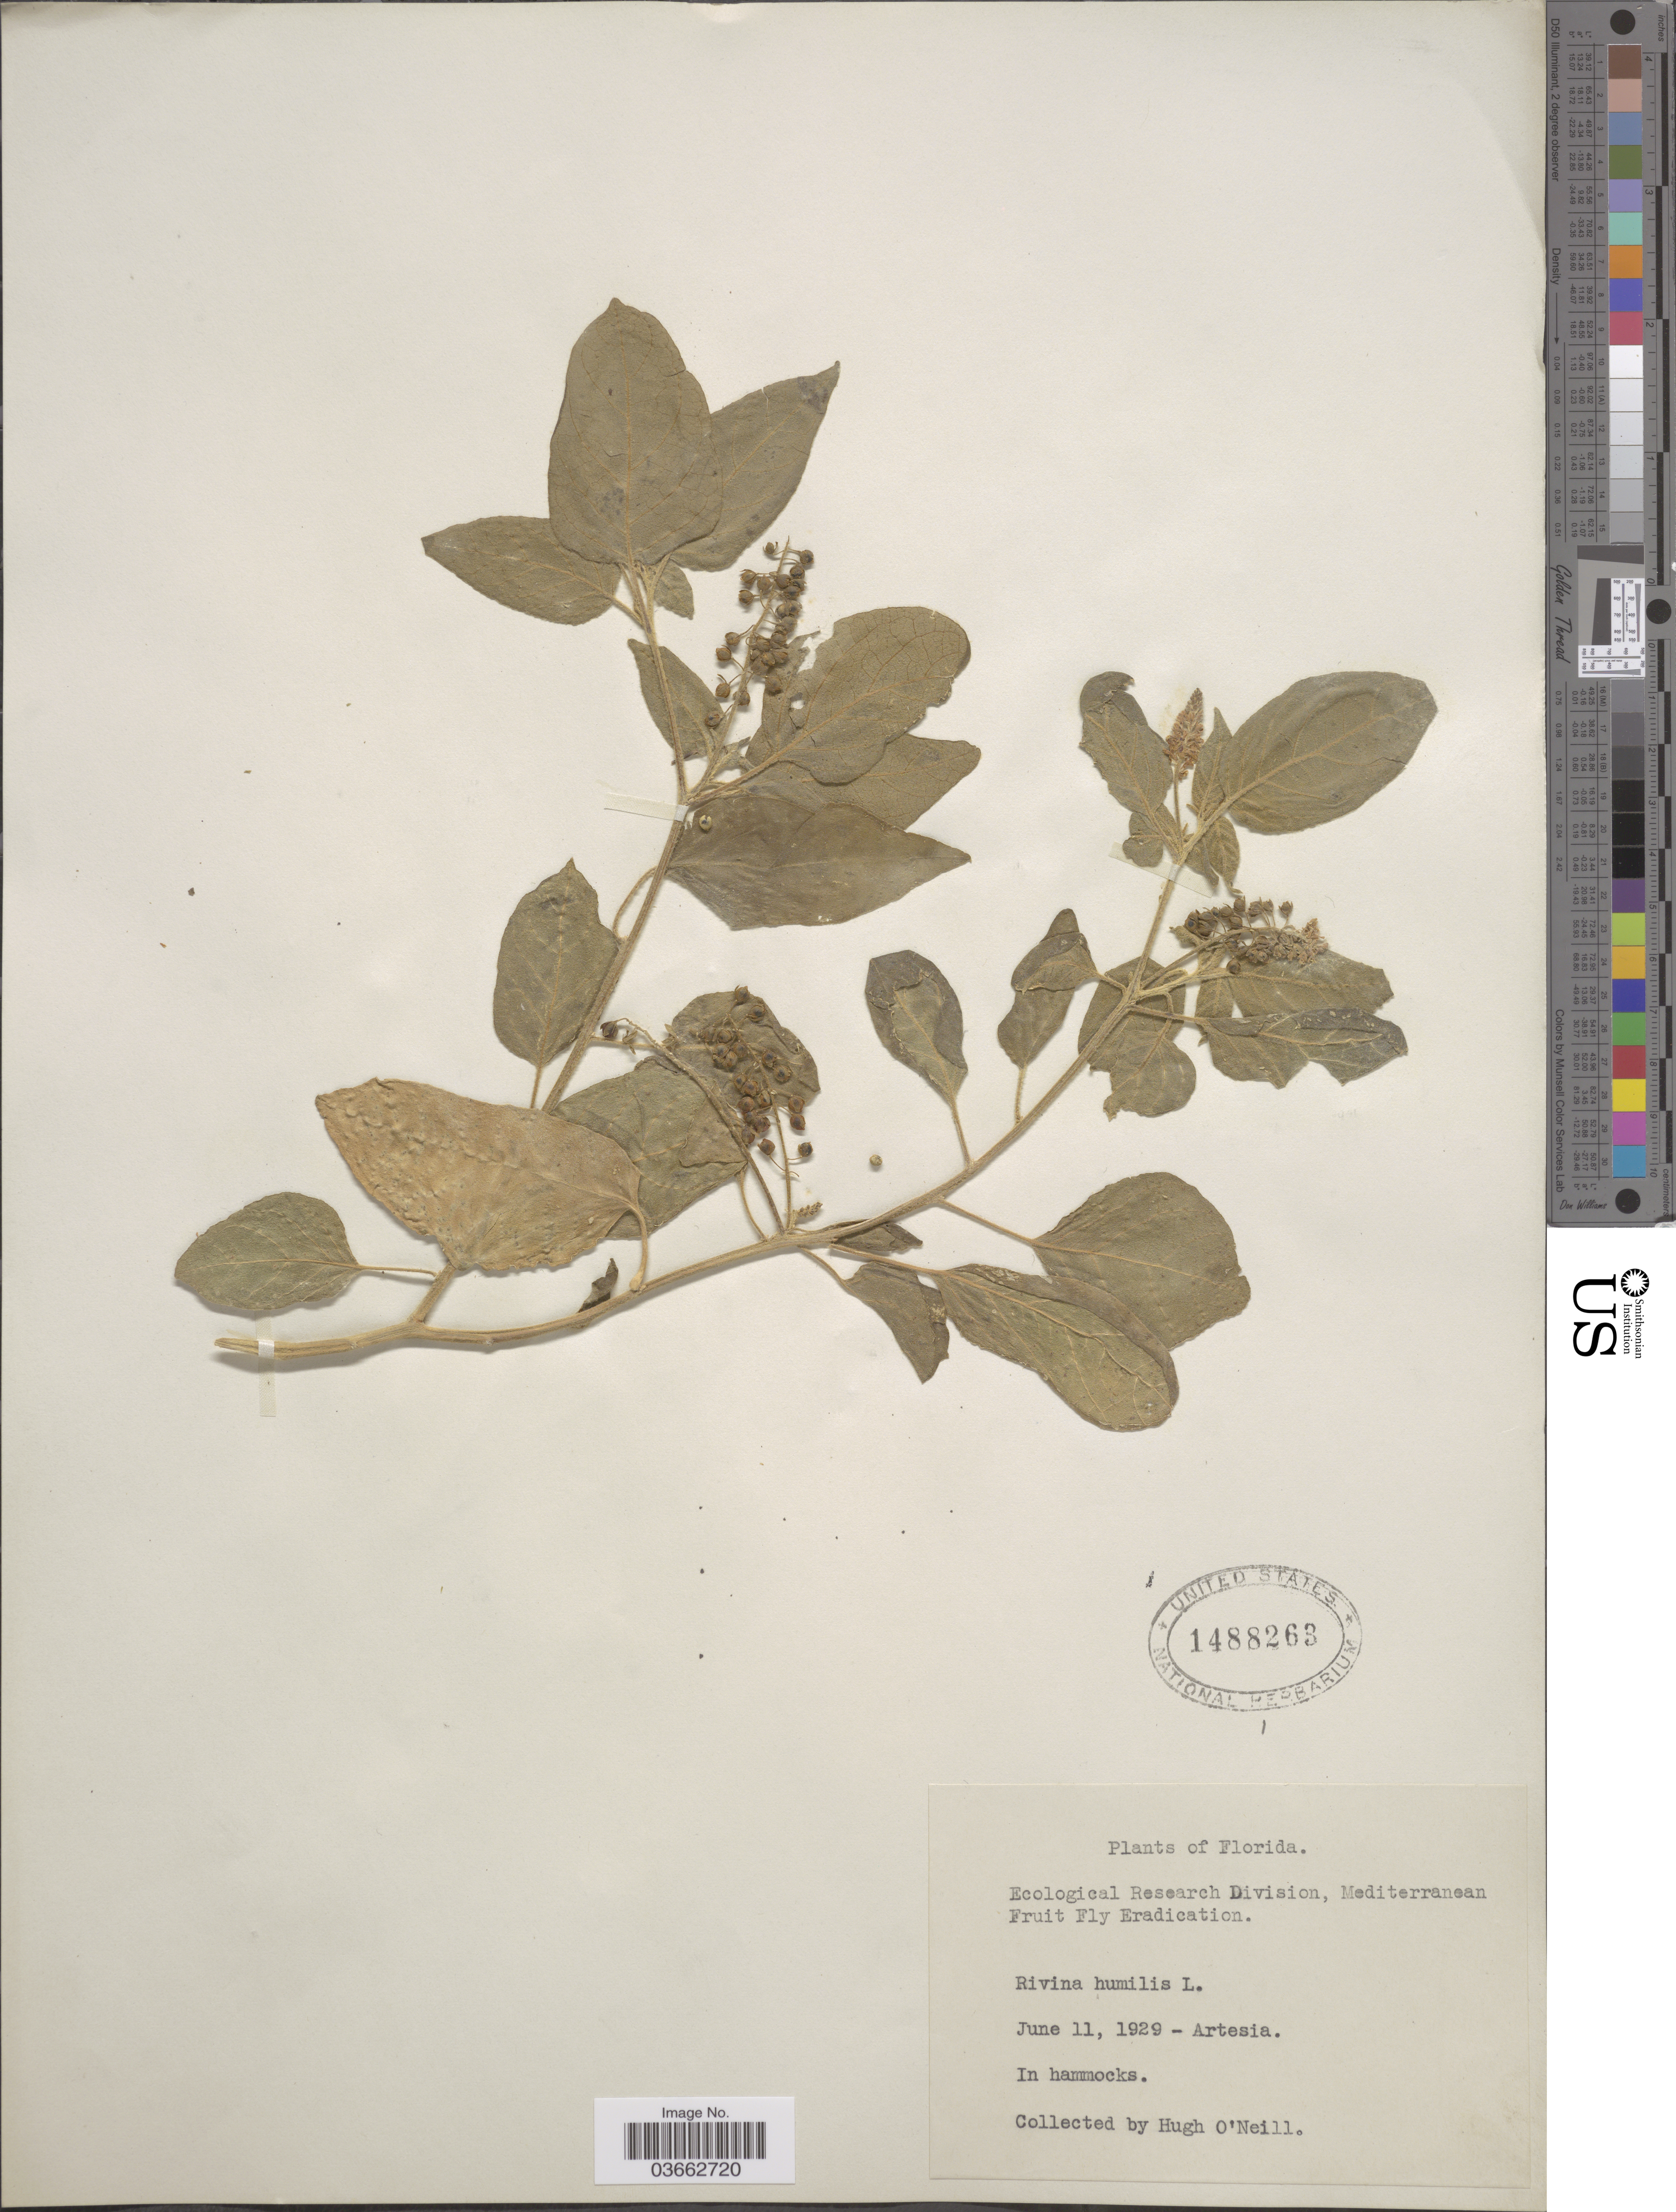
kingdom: Plantae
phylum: Tracheophyta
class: Magnoliopsida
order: Caryophyllales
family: Phytolaccaceae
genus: Rivina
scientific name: Rivina humilis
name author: L.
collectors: H. O'Neill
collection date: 1929-06-11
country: United States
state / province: Florida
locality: Artesia.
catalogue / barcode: US 1488263